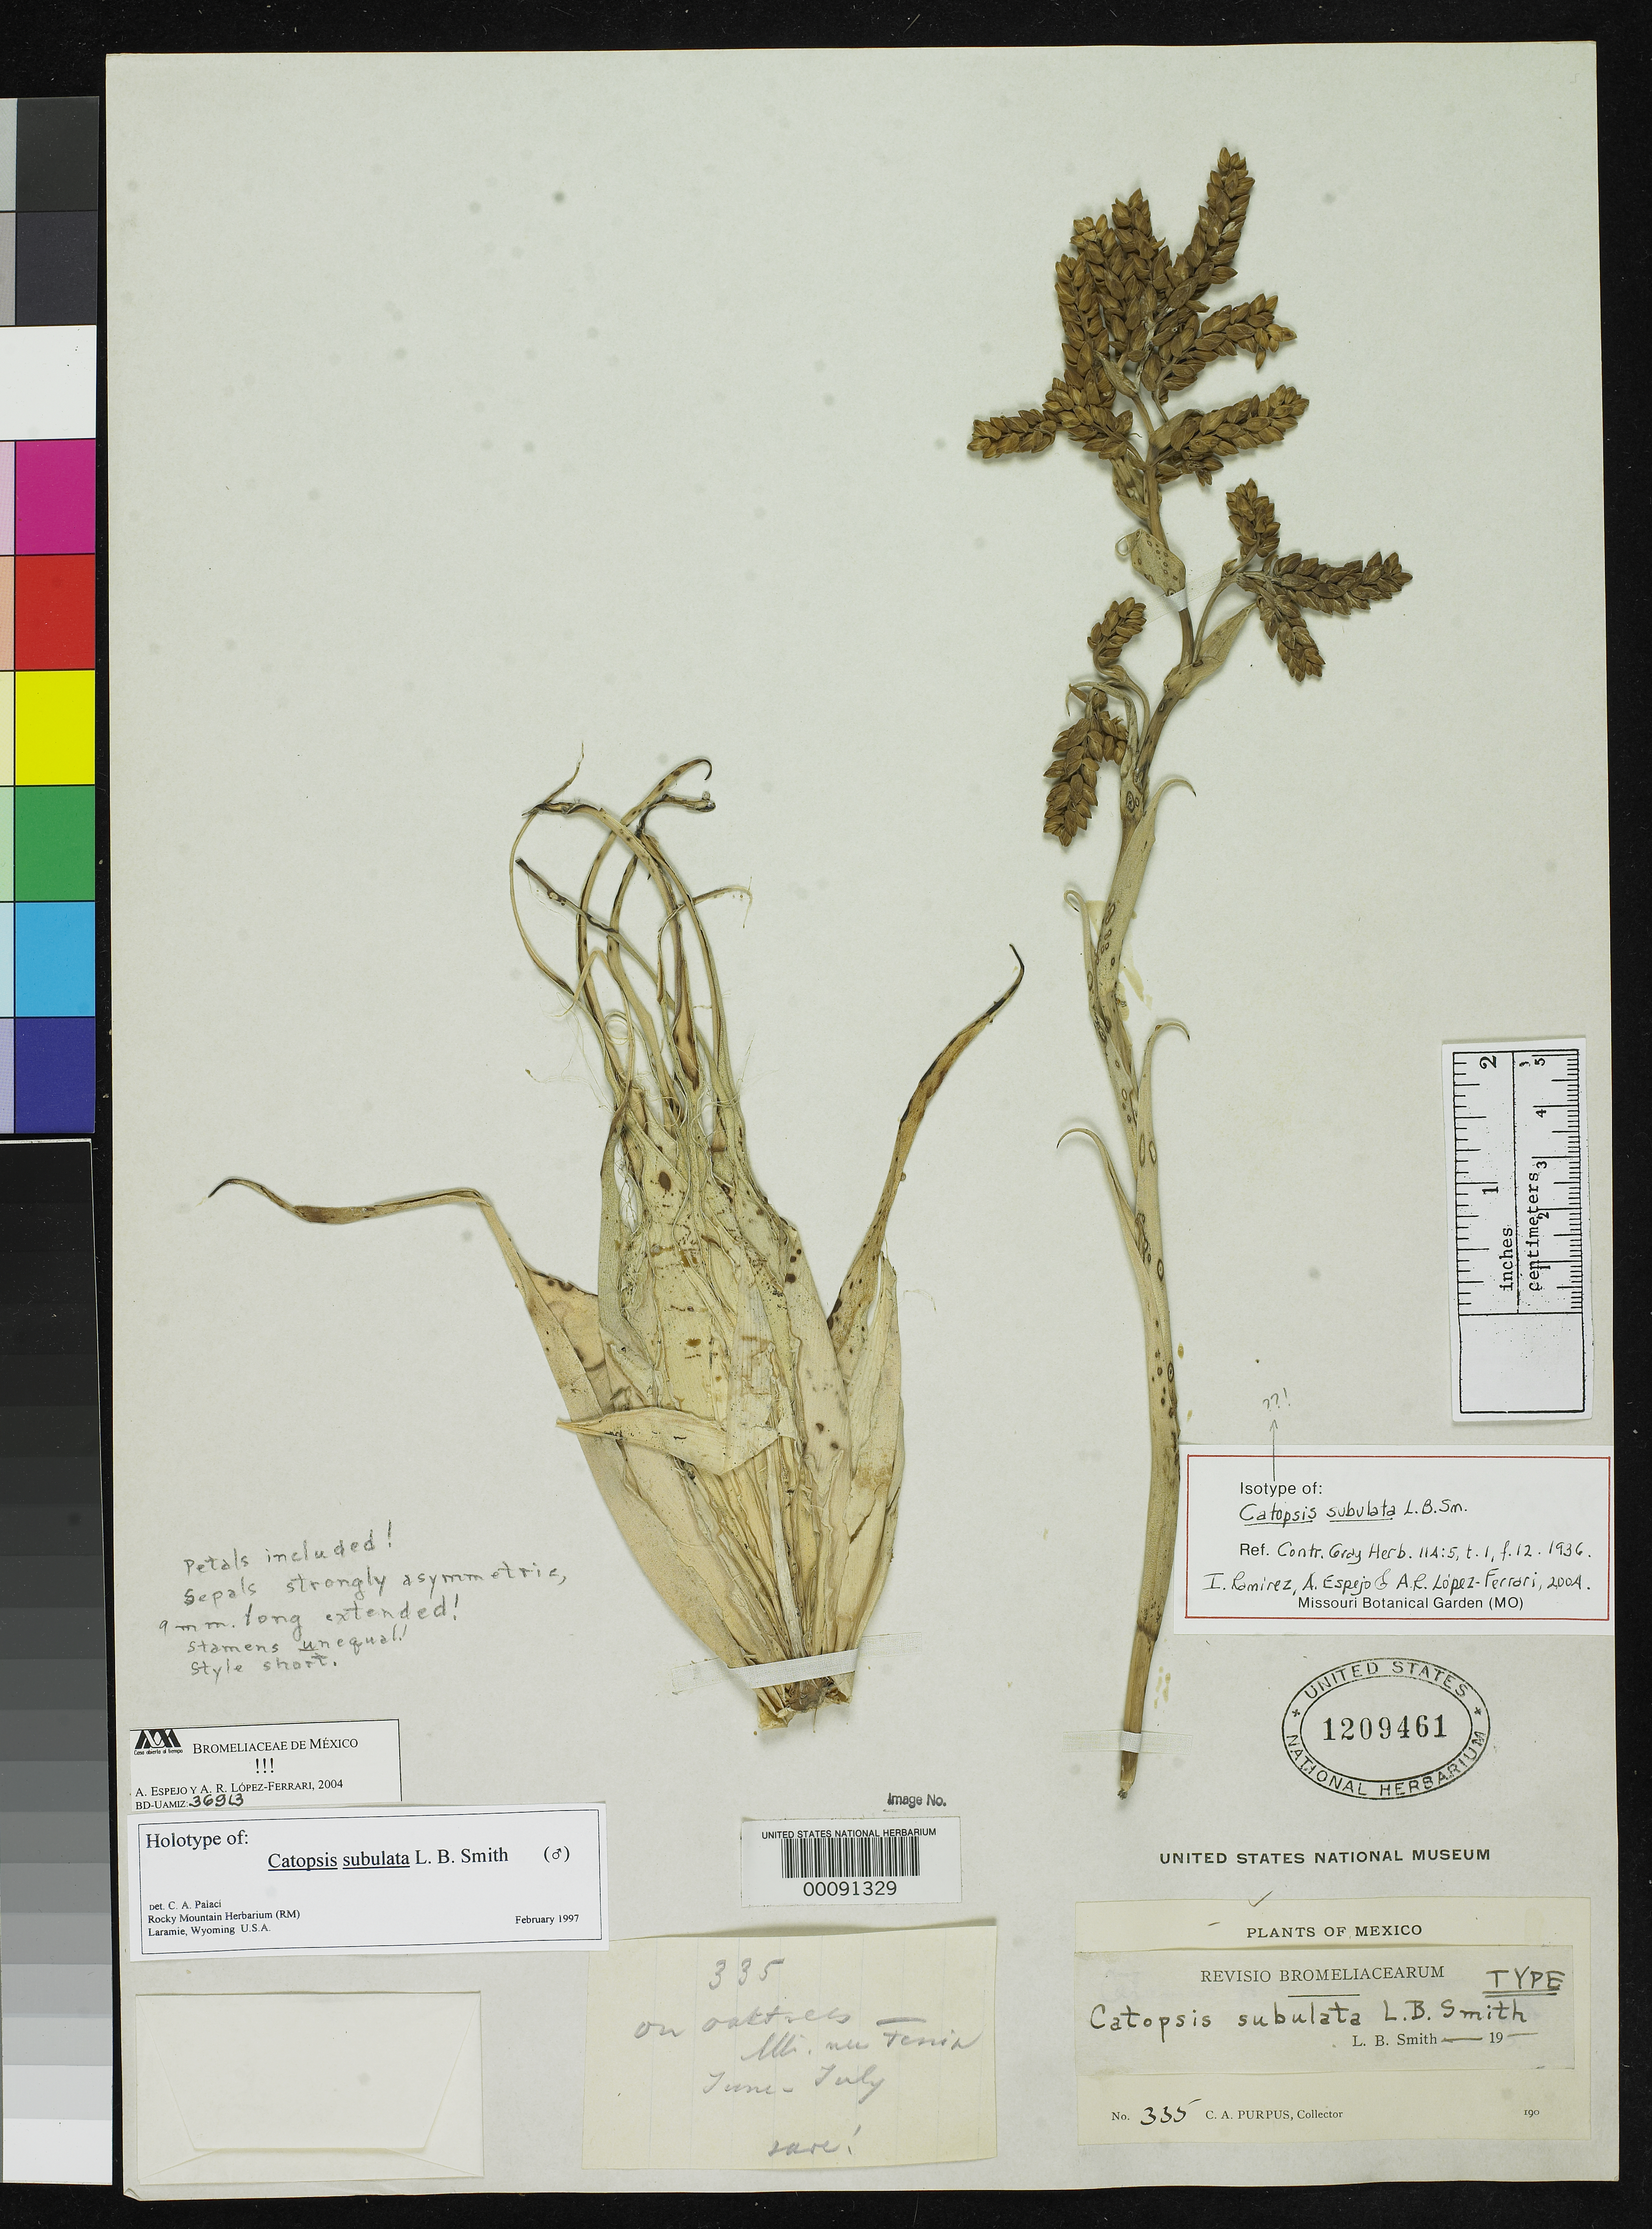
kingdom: Plantae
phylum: Tracheophyta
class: Liliopsida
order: Poales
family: Bromeliaceae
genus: Catopsis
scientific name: Catopsis subulata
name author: L.B. Sm.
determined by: Palací, C. A., (RM), University of Wyoming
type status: Holotype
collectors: C. A. Purpus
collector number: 335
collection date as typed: Jun 190- to -- Jul 190-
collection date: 1900-06/1909-07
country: Mexico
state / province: Chiapas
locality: Mountains near Fenio.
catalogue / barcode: US 1209461